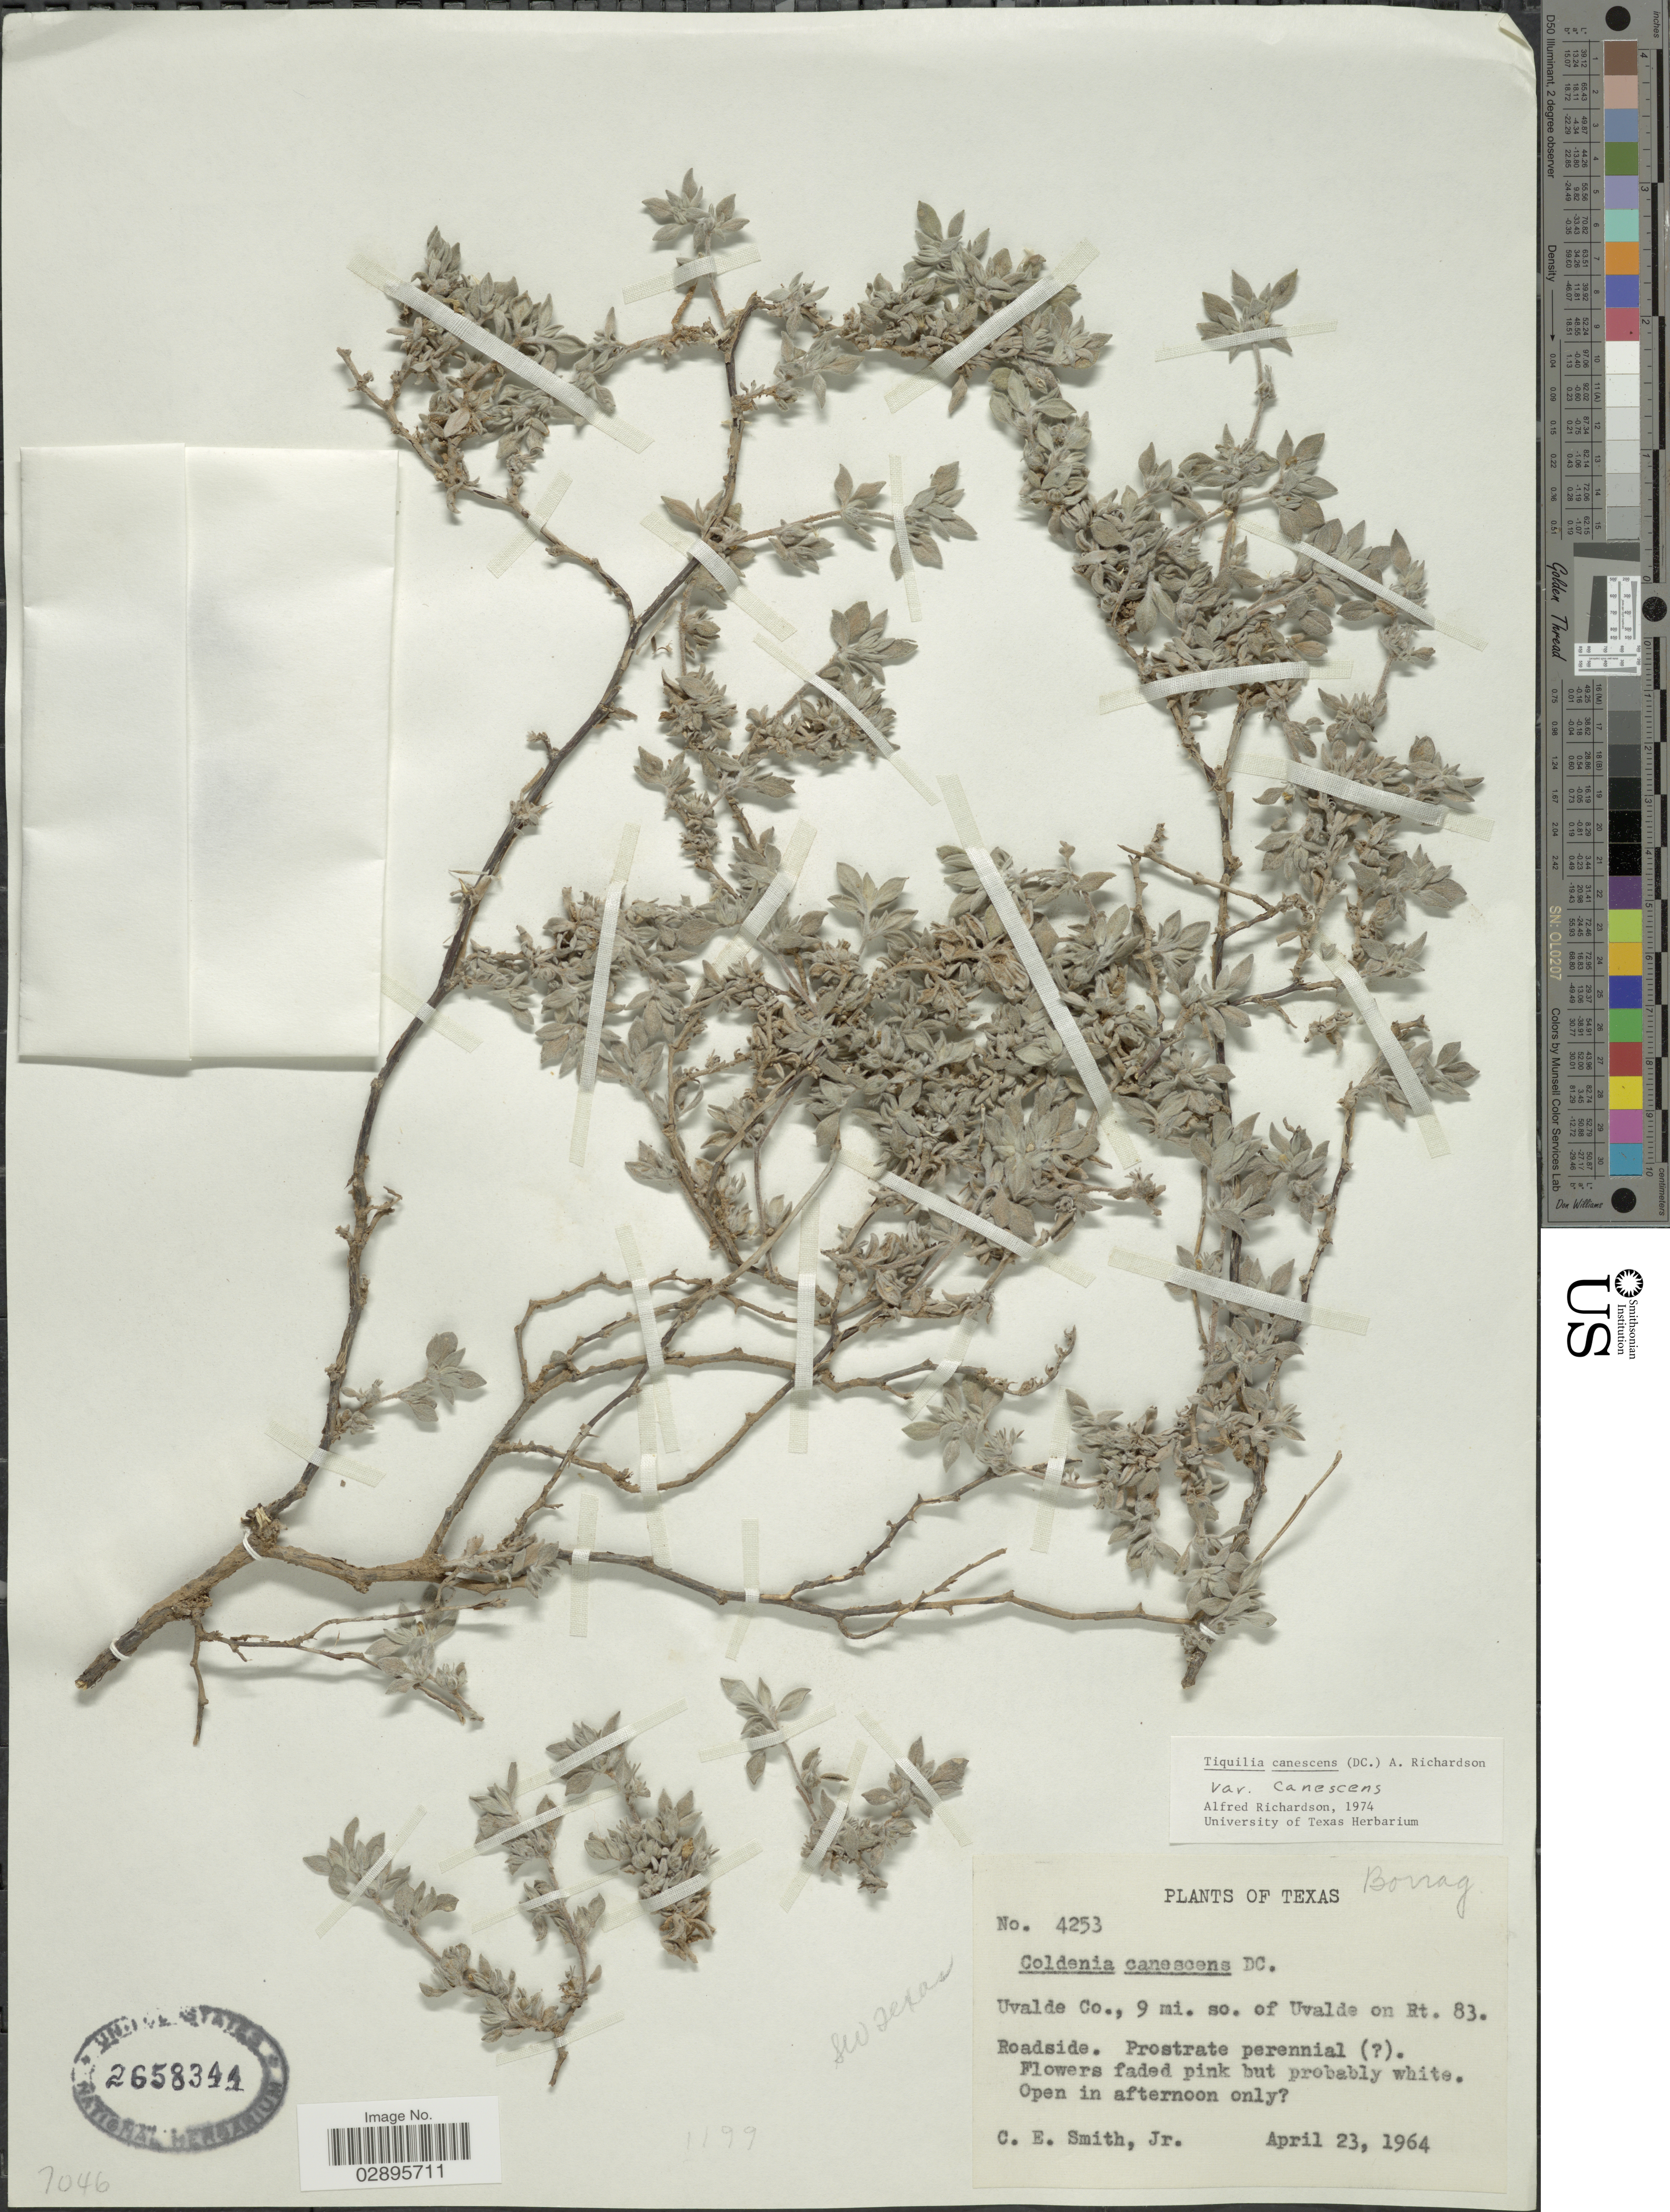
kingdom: Plantae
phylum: Tracheophyta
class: Magnoliopsida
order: Boraginales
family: Ehretiaceae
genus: Tiquilia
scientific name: Tiquilia canescens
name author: (DC.) A.T. Richardson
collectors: C. E. Smith Jr.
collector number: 4253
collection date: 1964-04-23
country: United States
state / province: Texas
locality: Uvalde Co., 9 mi. so. of Uvalde on Rt. 83.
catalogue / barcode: US 2658344